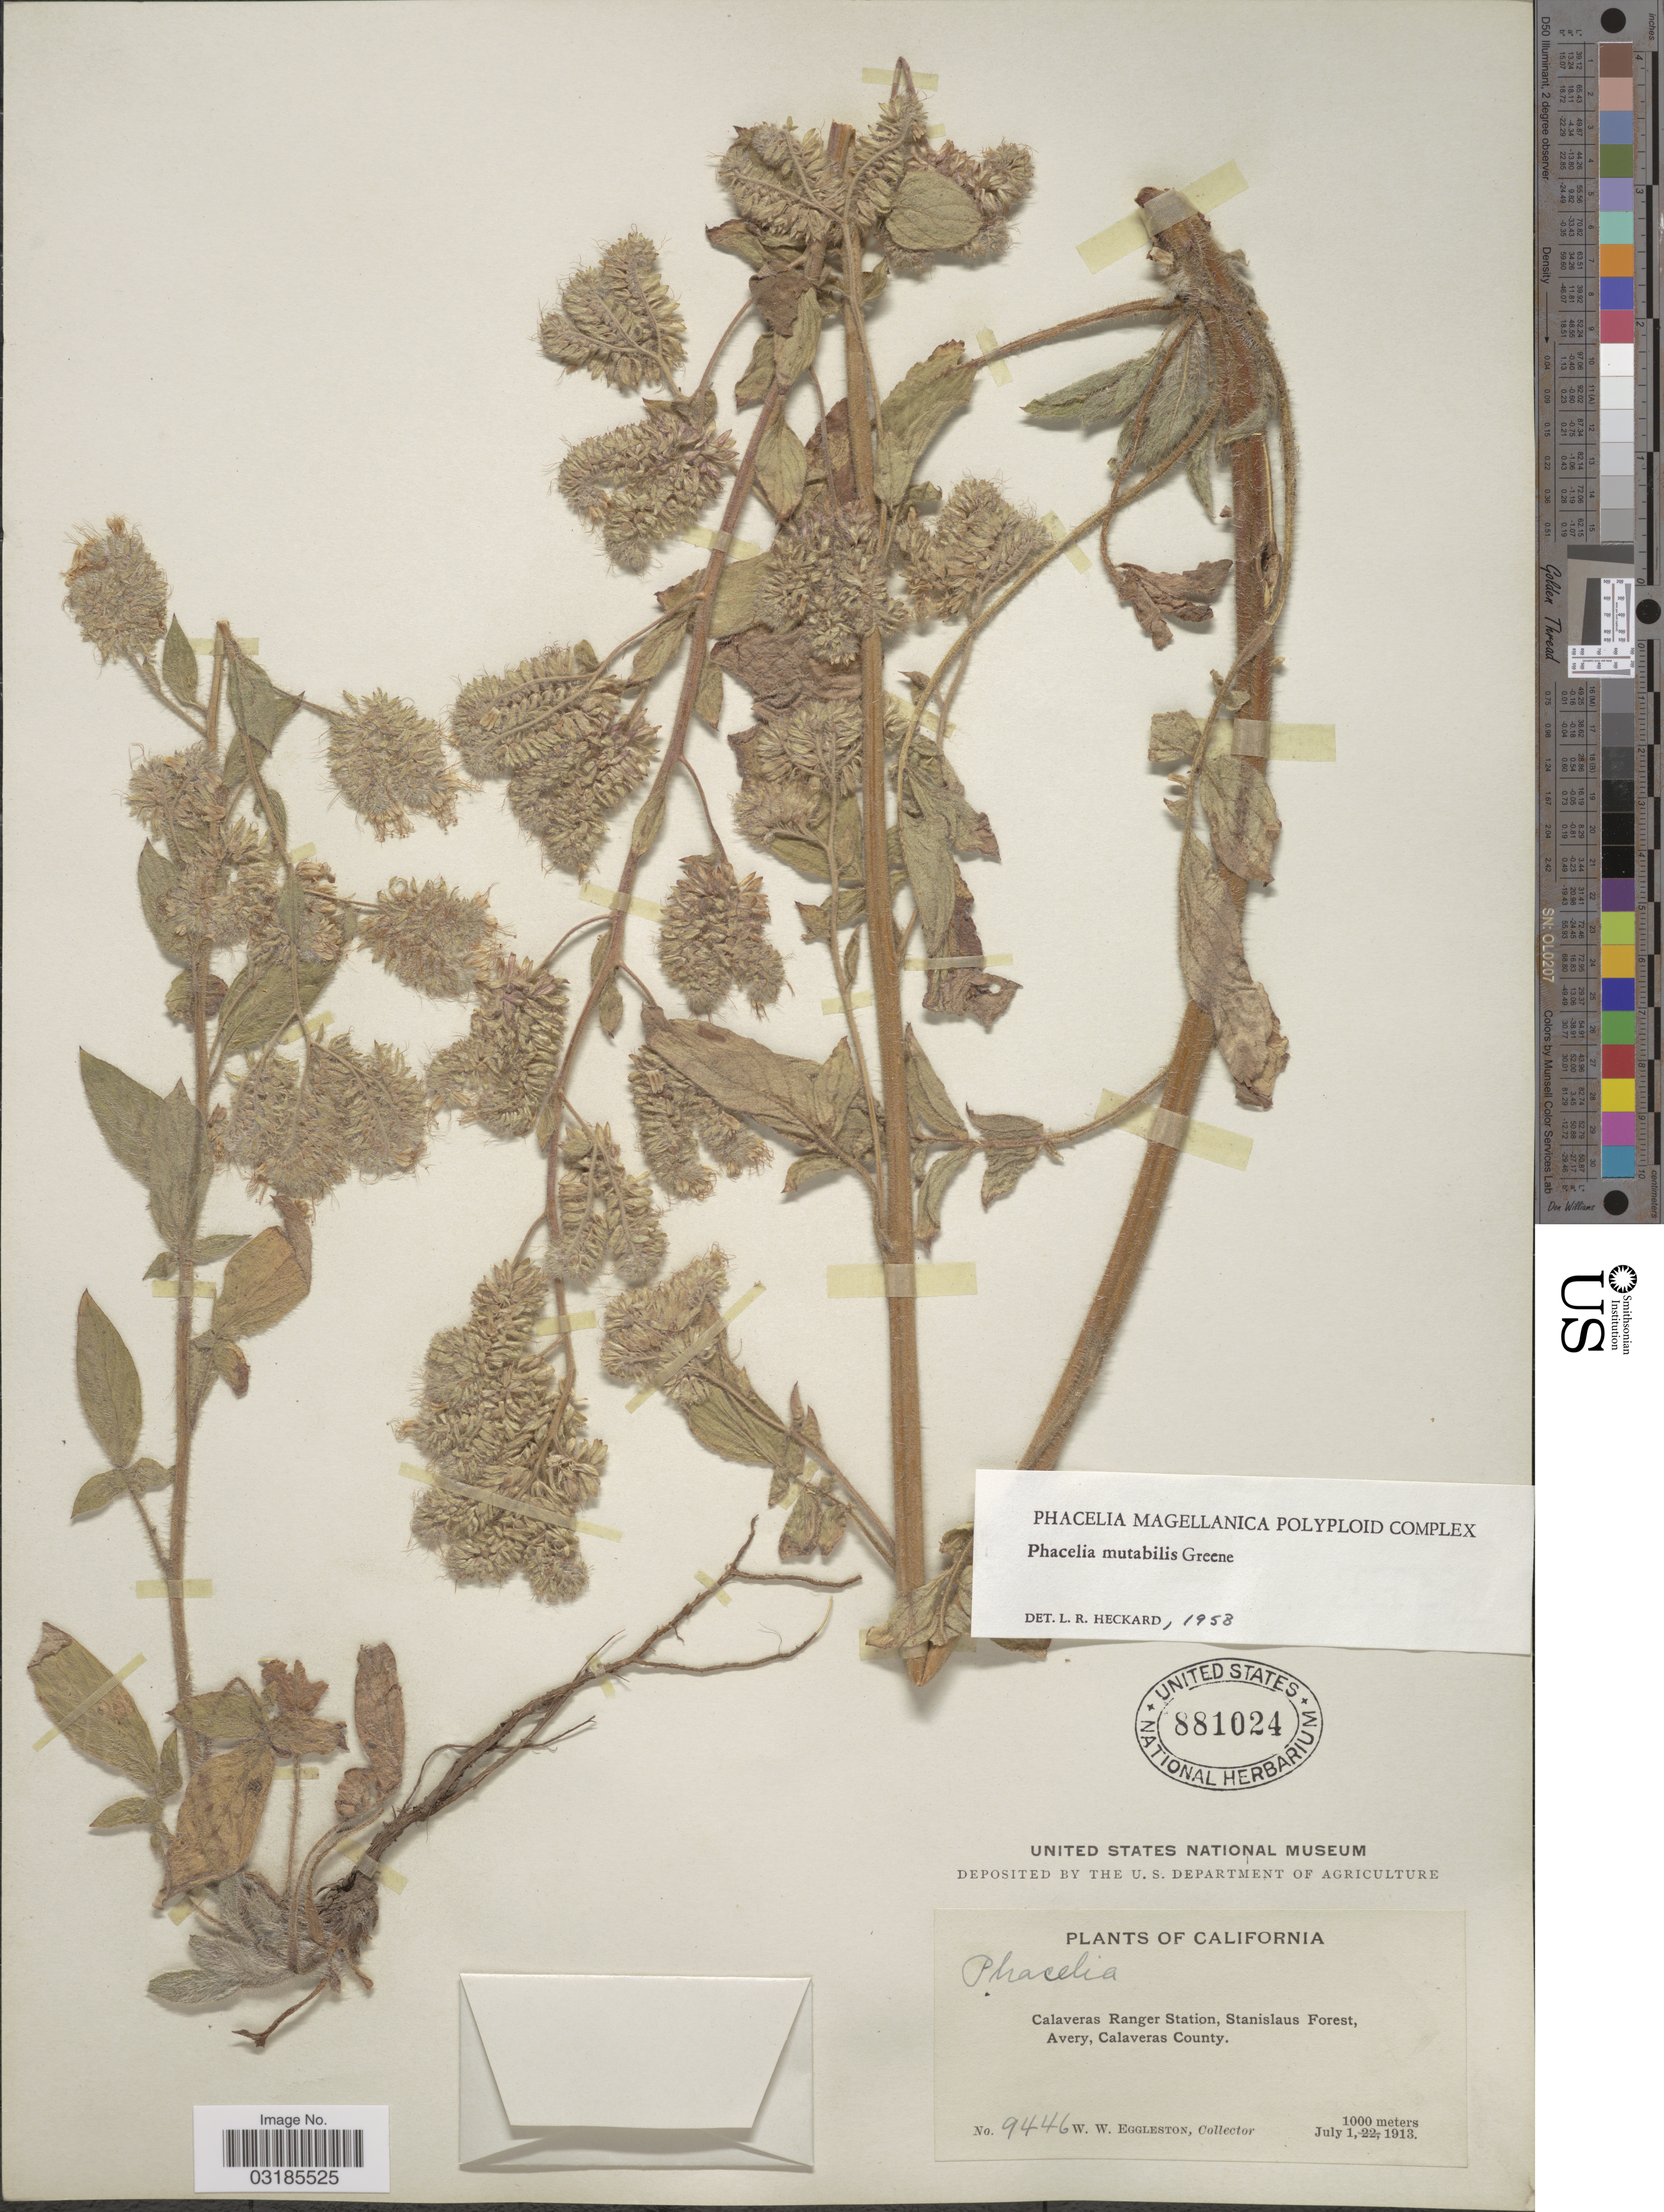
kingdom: Plantae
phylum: Tracheophyta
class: Magnoliopsida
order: Boraginales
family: Hydrophyllaceae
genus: Phacelia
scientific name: Phacelia mutabilis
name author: Greene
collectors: W. W. Eggleston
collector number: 9446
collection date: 1913-07-01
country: United States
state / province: California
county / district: Calaveras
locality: Calaveras Ranger Station, Stanislaus Forest, Avery, Calaveras County.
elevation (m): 1000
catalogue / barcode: US 881024